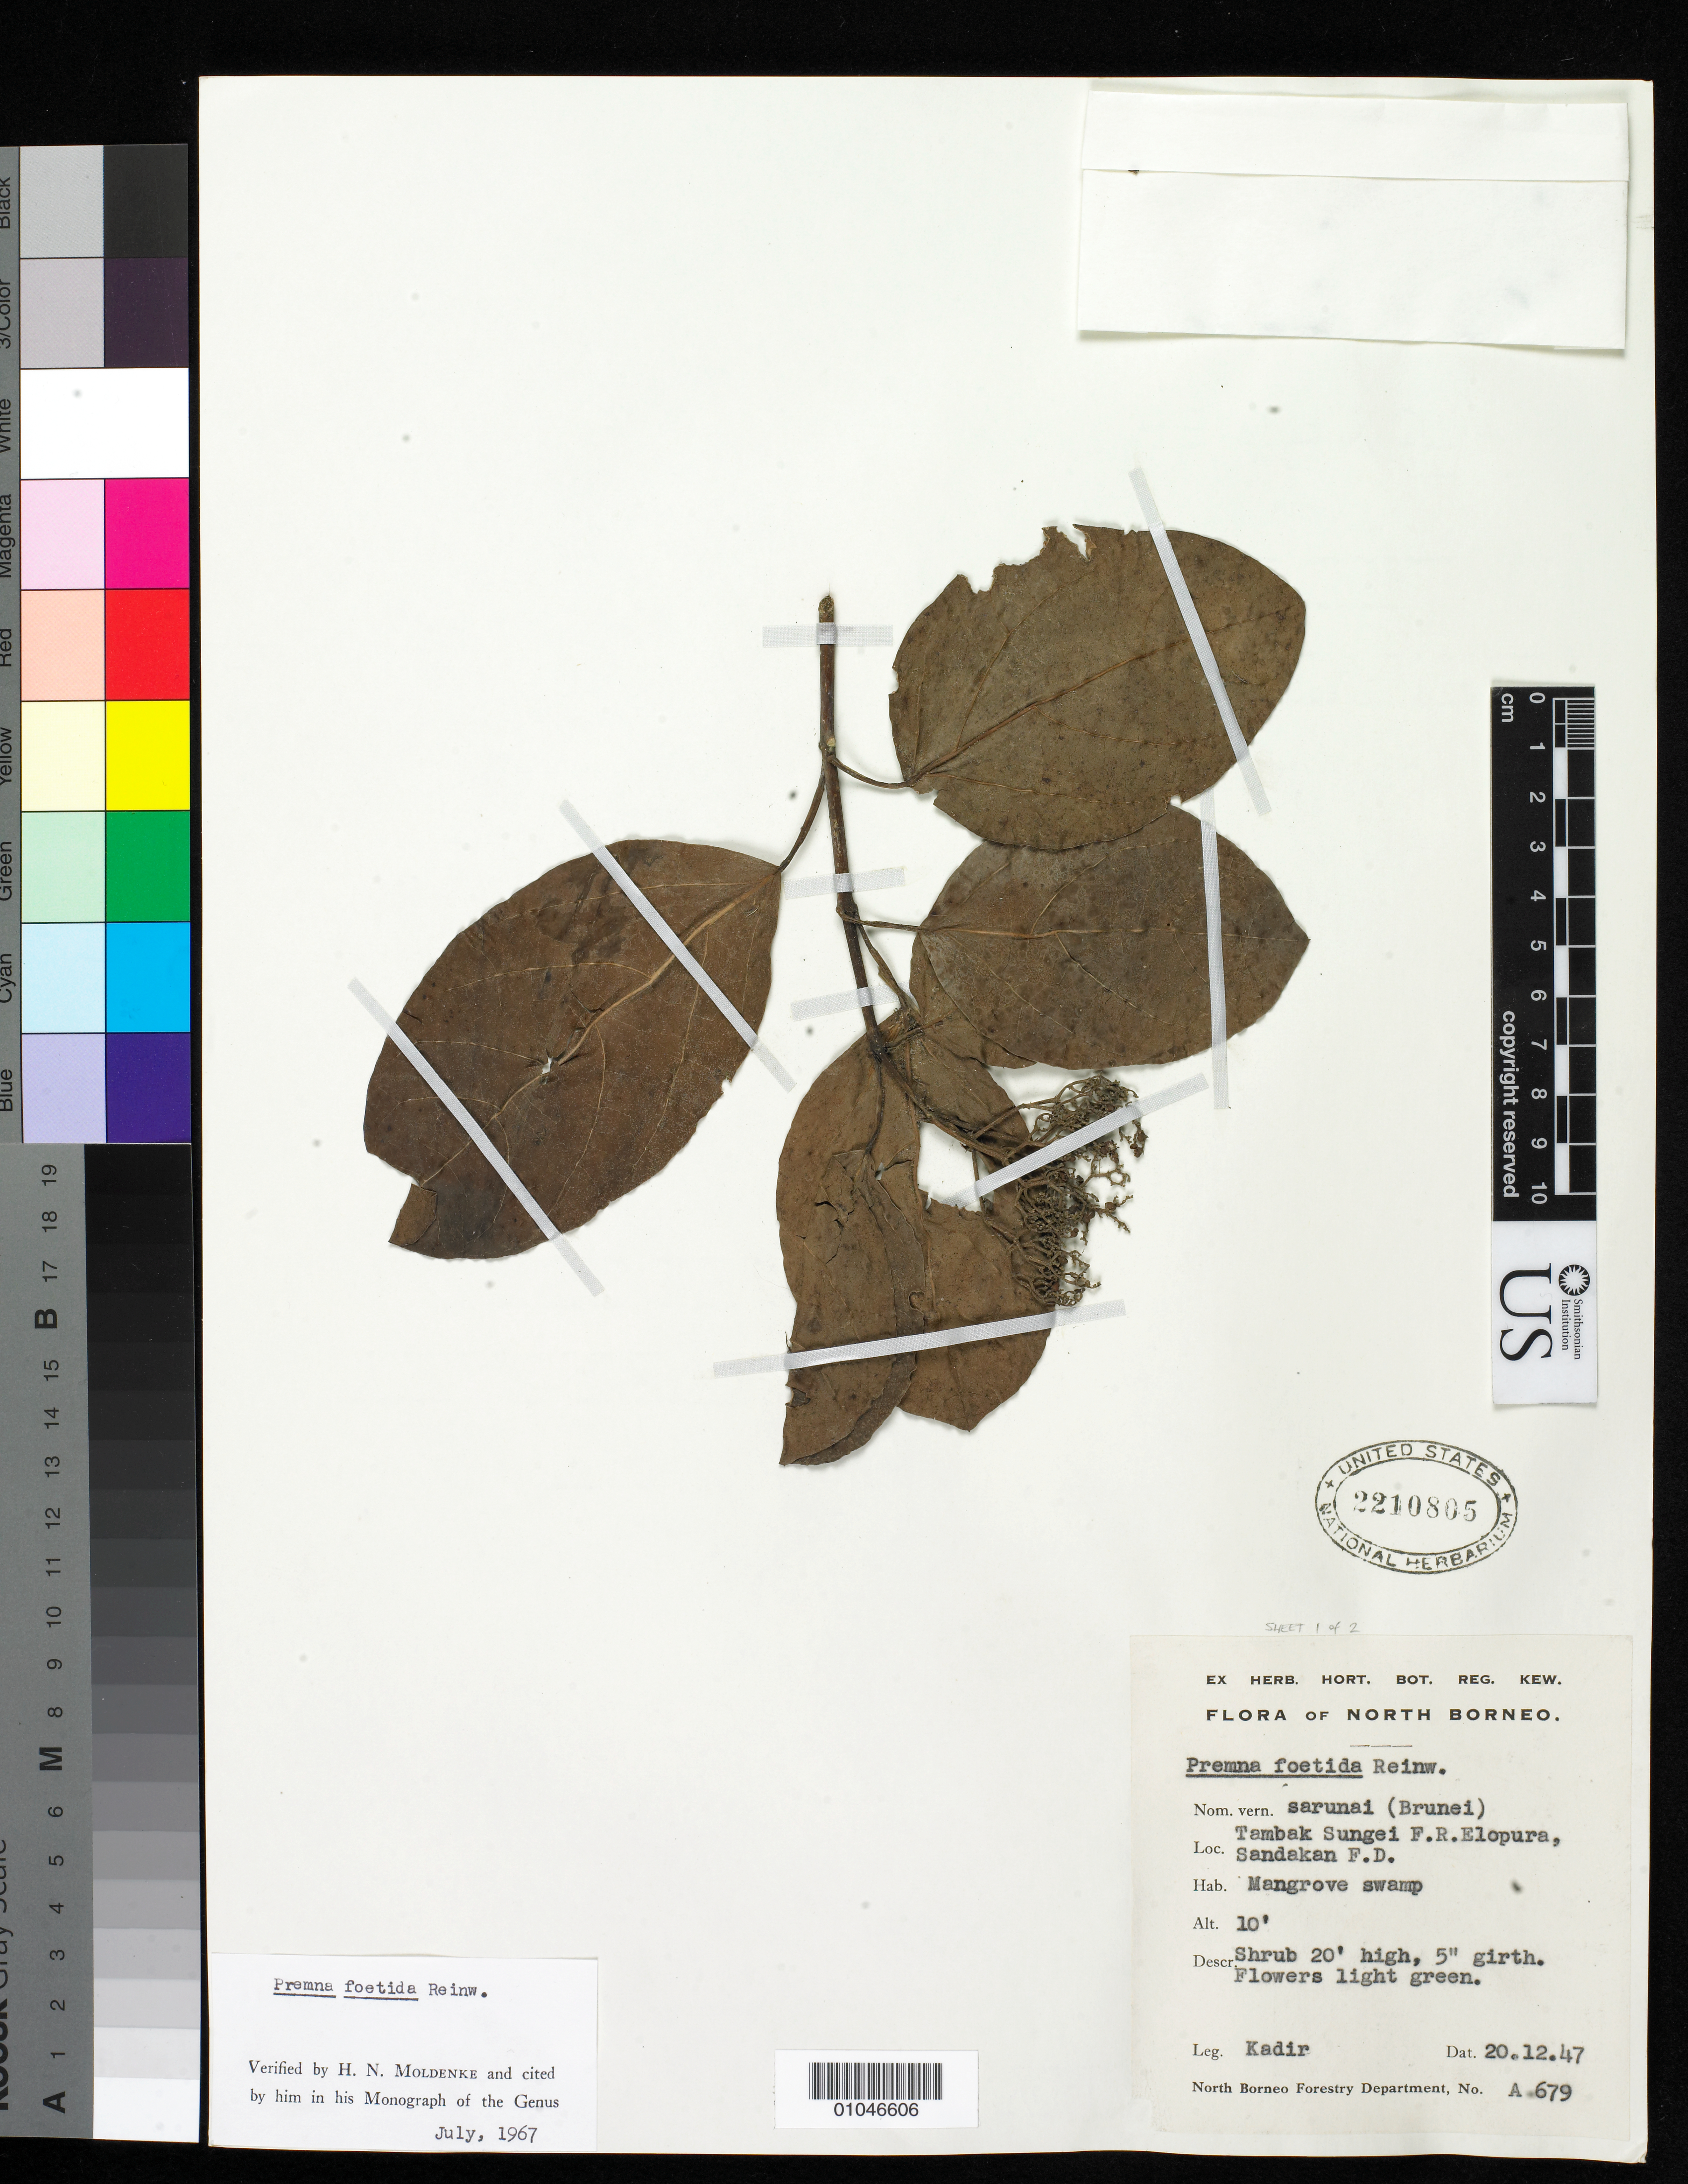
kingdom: Plantae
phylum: Tracheophyta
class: Magnoliopsida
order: Lamiales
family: Lamiaceae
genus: Premna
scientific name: Premna foetida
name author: Reinw. ex Blume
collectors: -. Kadir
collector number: A679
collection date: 1947-12-20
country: Malaysia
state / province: Sabah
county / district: Sandakan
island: Borneo I.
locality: Tambak Sungei F.R. Elopura, Sandaken F.D., British North Borneo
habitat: mangrove swamp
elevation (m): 10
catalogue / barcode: US 2210805